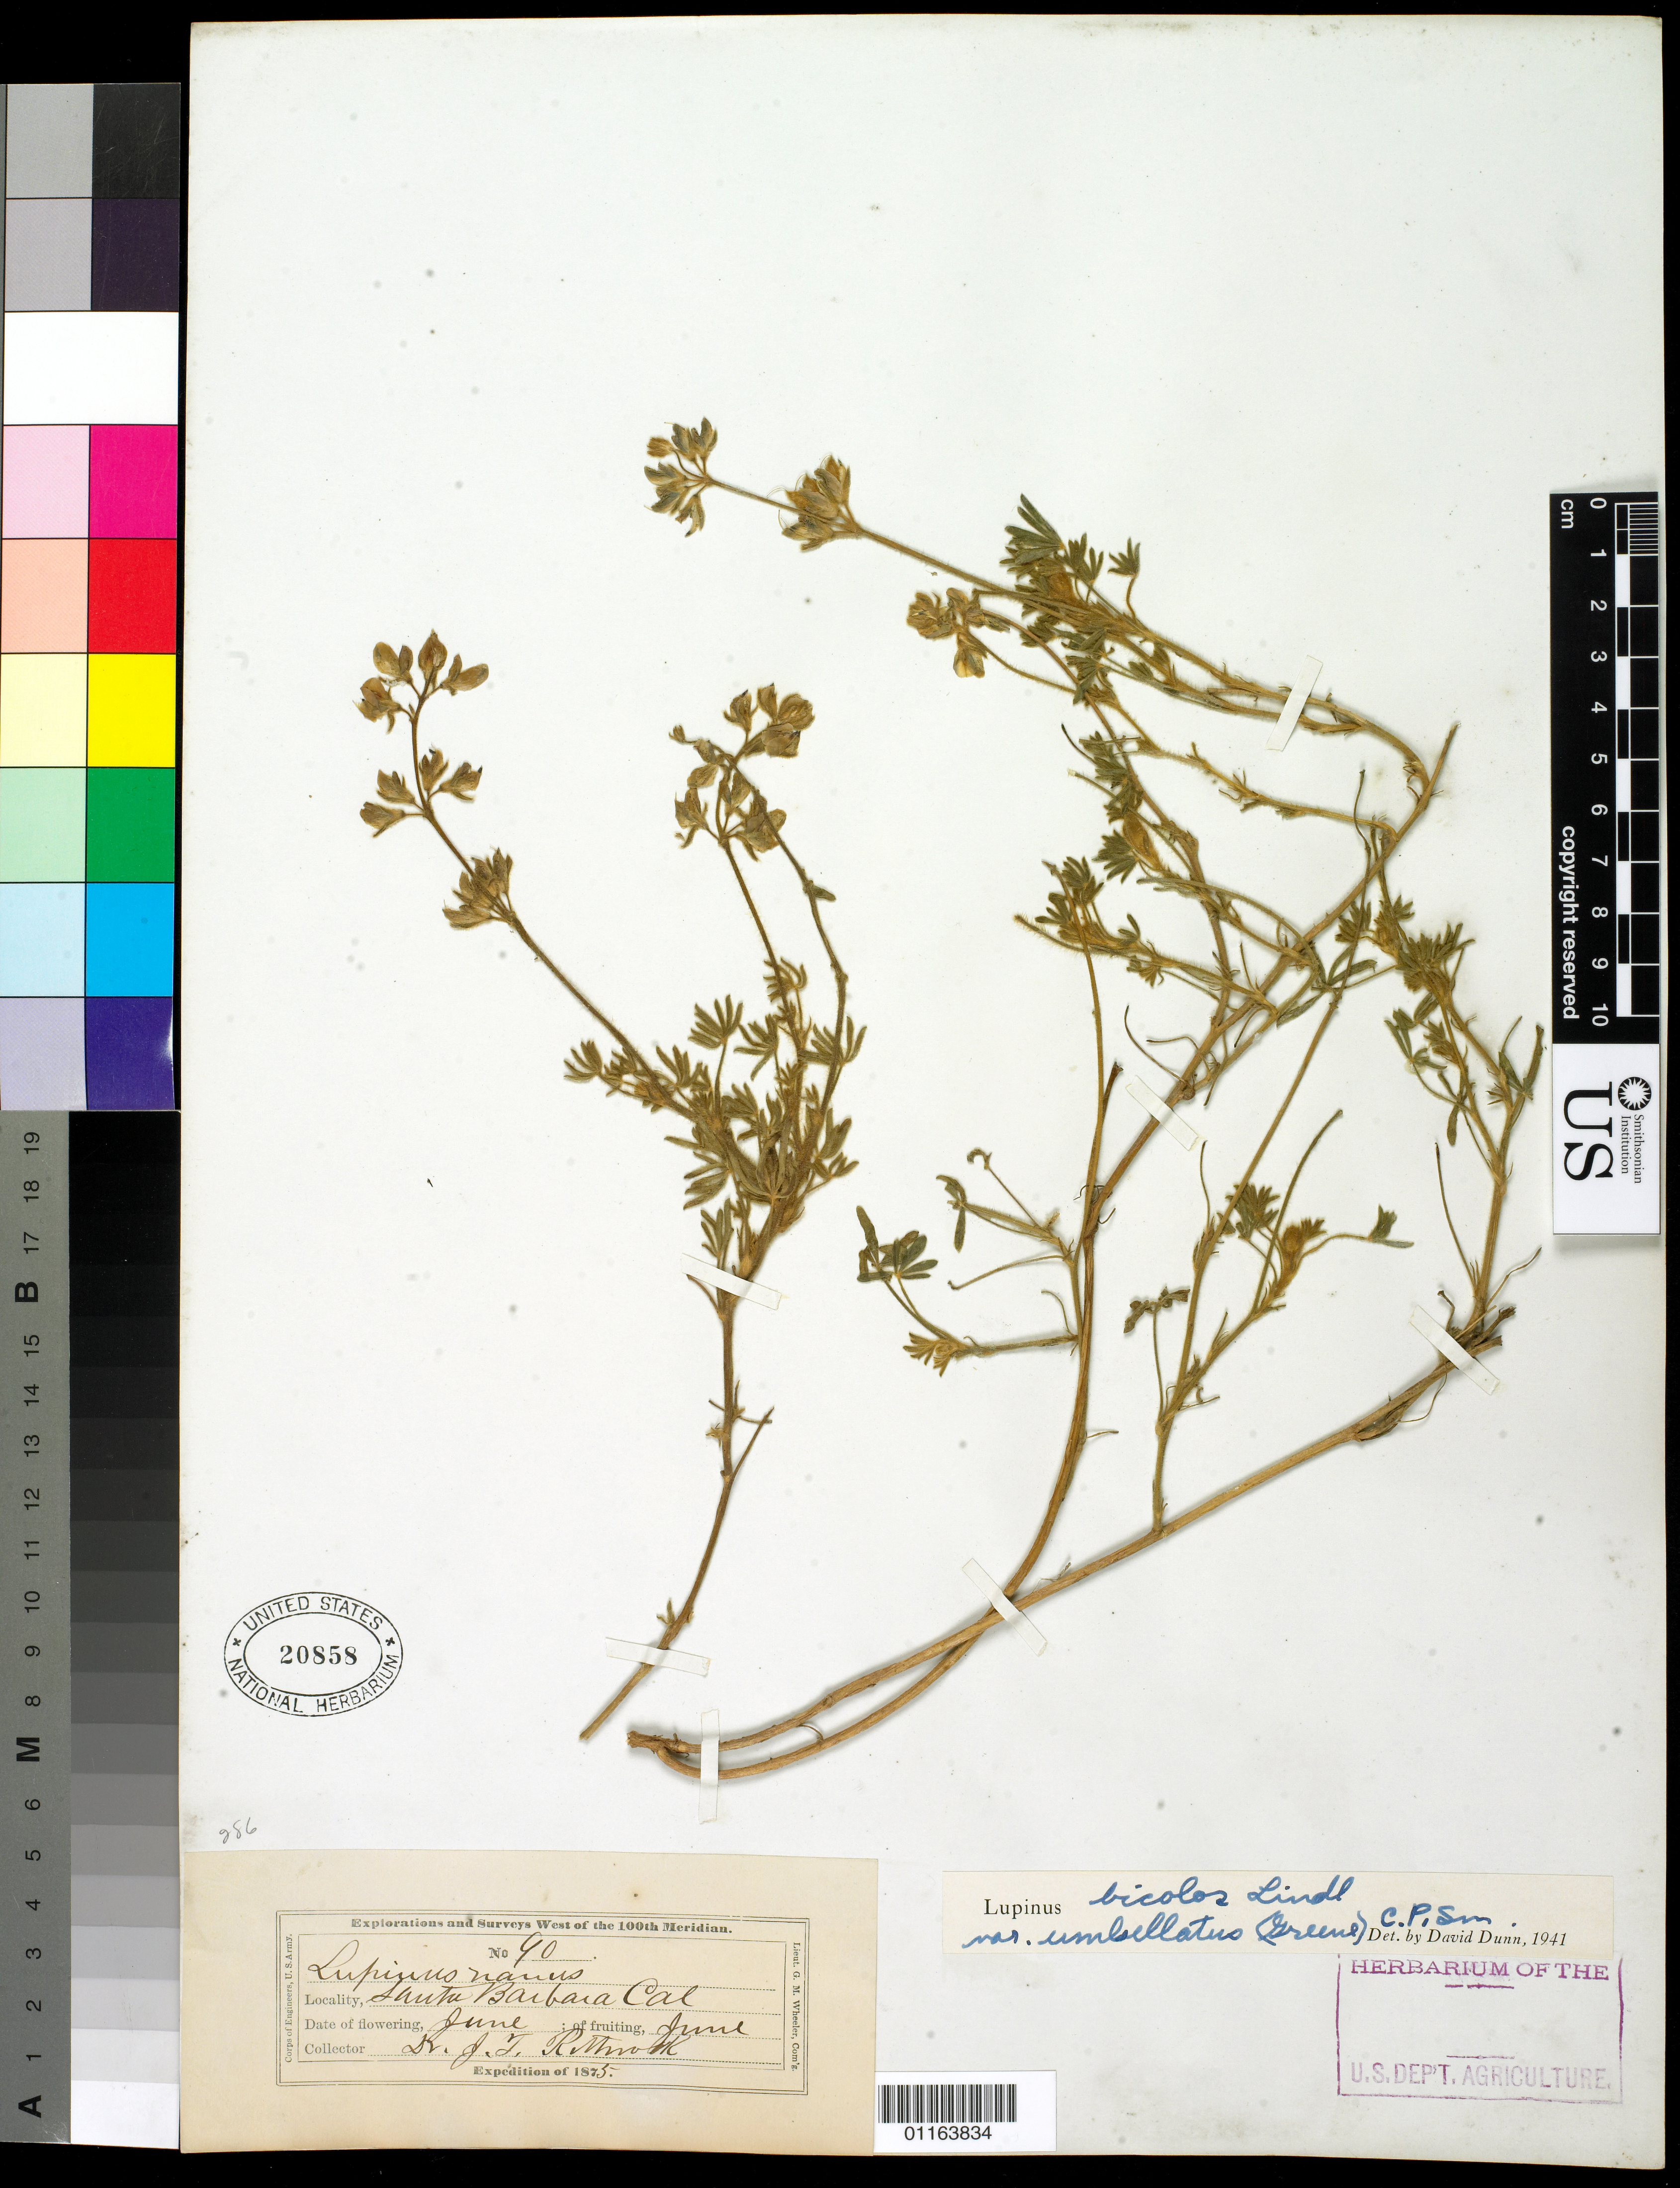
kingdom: Plantae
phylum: Tracheophyta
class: Magnoliopsida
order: Fabales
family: Fabaceae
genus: Lupinus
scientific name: Lupinus bicolor var. umbellatus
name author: (Greene) C.P. Sm.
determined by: Dunn, D.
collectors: J. T. Rothrock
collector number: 90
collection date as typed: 1875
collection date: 1875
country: United States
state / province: California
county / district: Santa Barbara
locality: Santa Barbara.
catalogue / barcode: US 20858